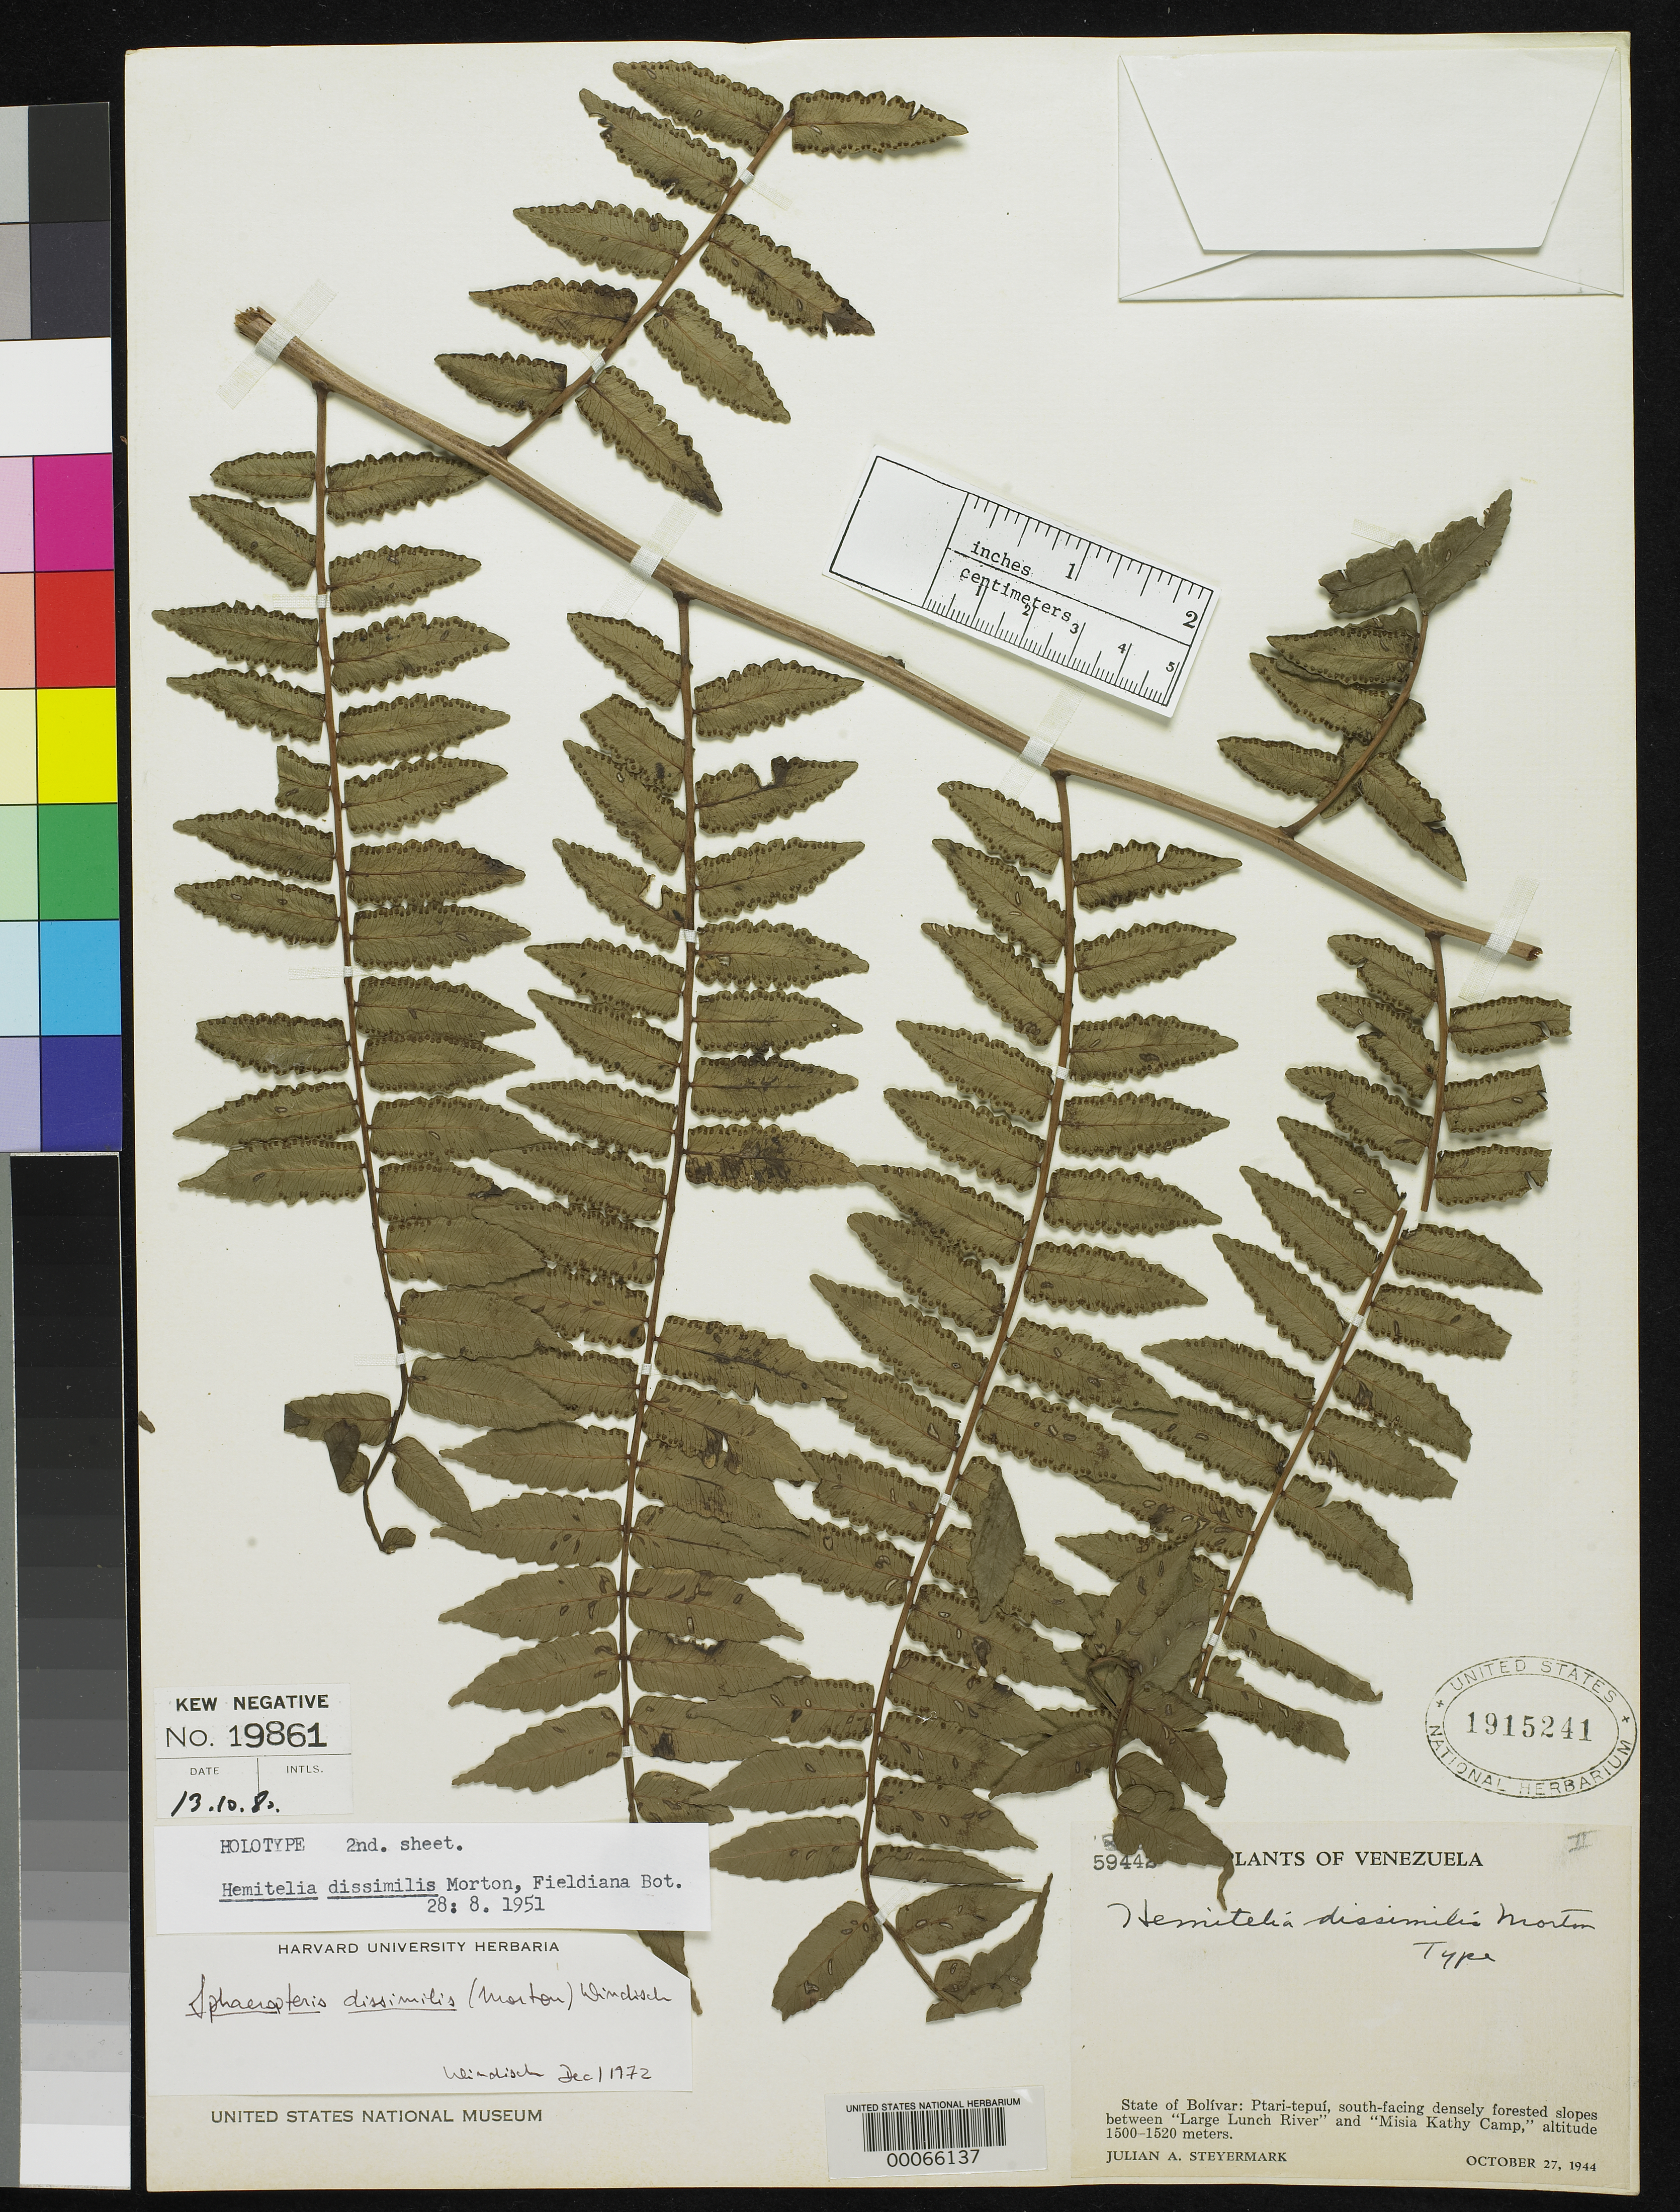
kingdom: Plantae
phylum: Tracheophyta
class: Polypodiopsida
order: Cyatheales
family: Cyatheaceae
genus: Hemitelia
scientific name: Hemitelia dissimilis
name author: C.V. Morton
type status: Holotype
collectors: J. Steyermark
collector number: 59442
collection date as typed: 27 Oct 1944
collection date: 1944-10-27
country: Venezuela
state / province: Bolivar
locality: Ptari-tepui, south facing slopes between Large Lunch River & Misty Kathy camp.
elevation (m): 1500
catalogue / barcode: US 1915241